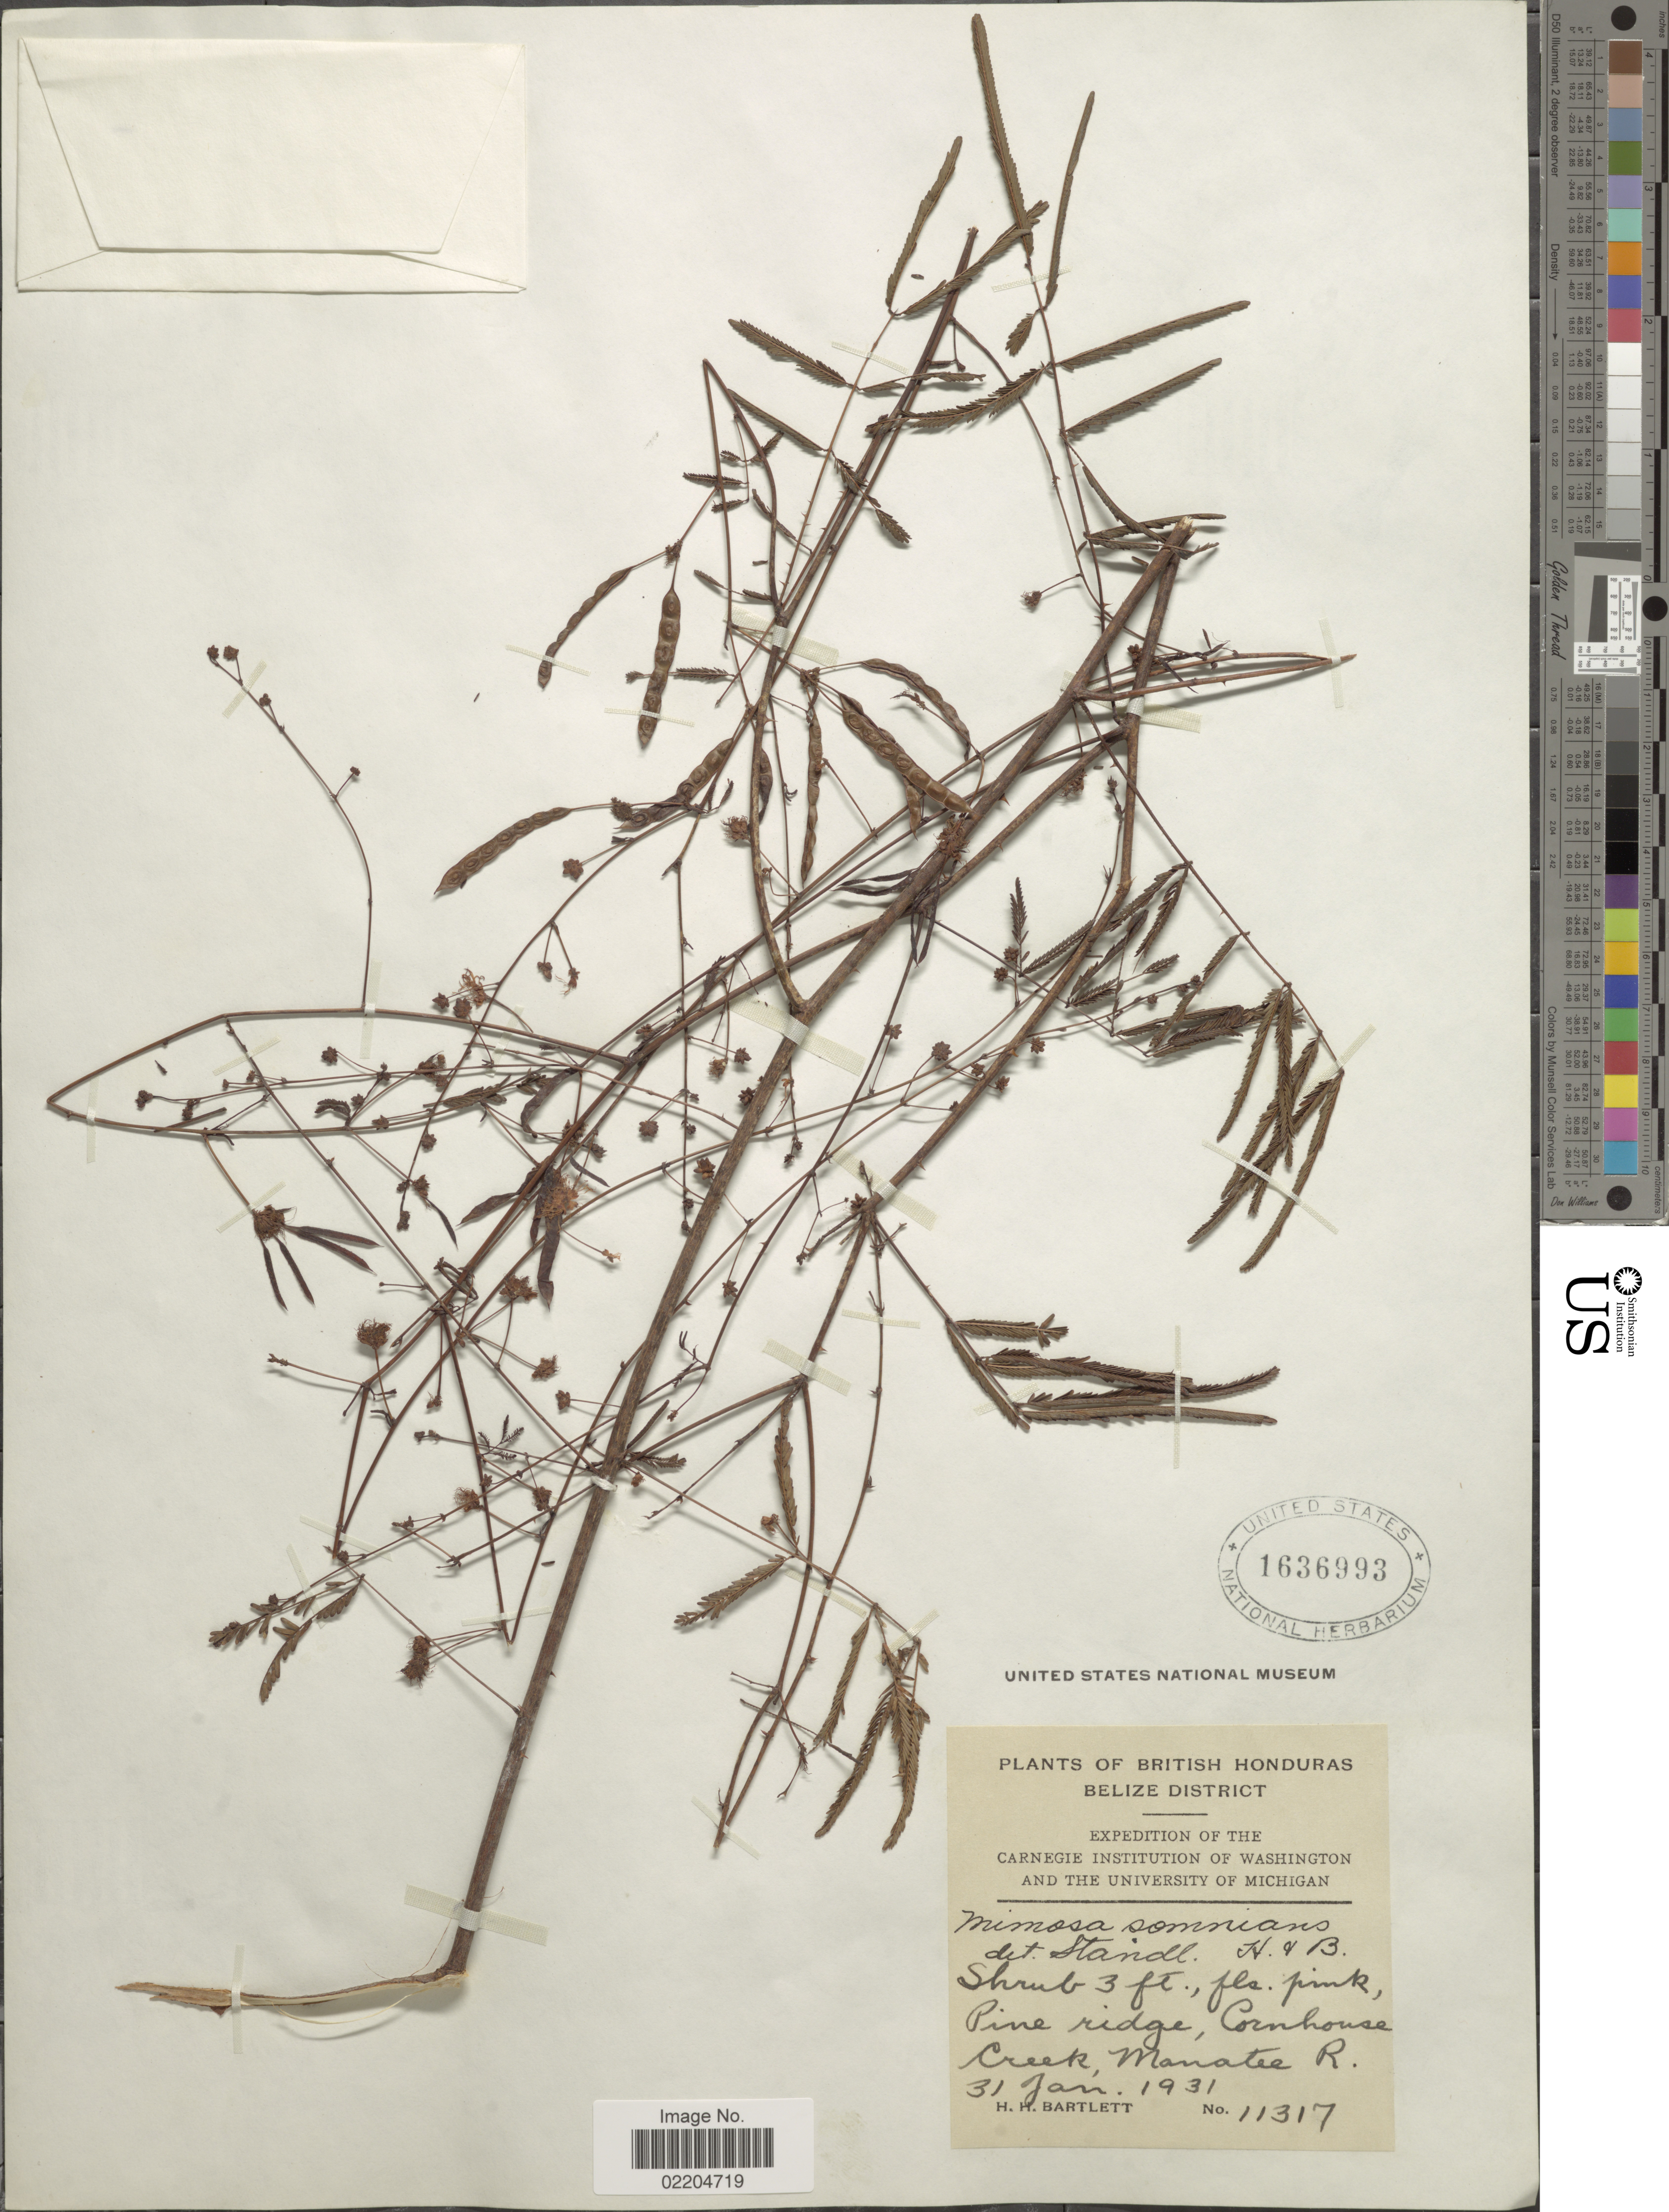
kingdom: Plantae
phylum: Tracheophyta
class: Magnoliopsida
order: Fabales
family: Fabaceae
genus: Mimosa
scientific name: Mimosa somnians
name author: Humb. & Bonpl. ex Willd.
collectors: H. H. Bartlett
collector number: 11317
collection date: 1931-01-31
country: Belize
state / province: Belize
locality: British Honduras, Belize District. Pine ridge. Cornhouse Creek, Manatee R.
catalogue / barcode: US 1636993